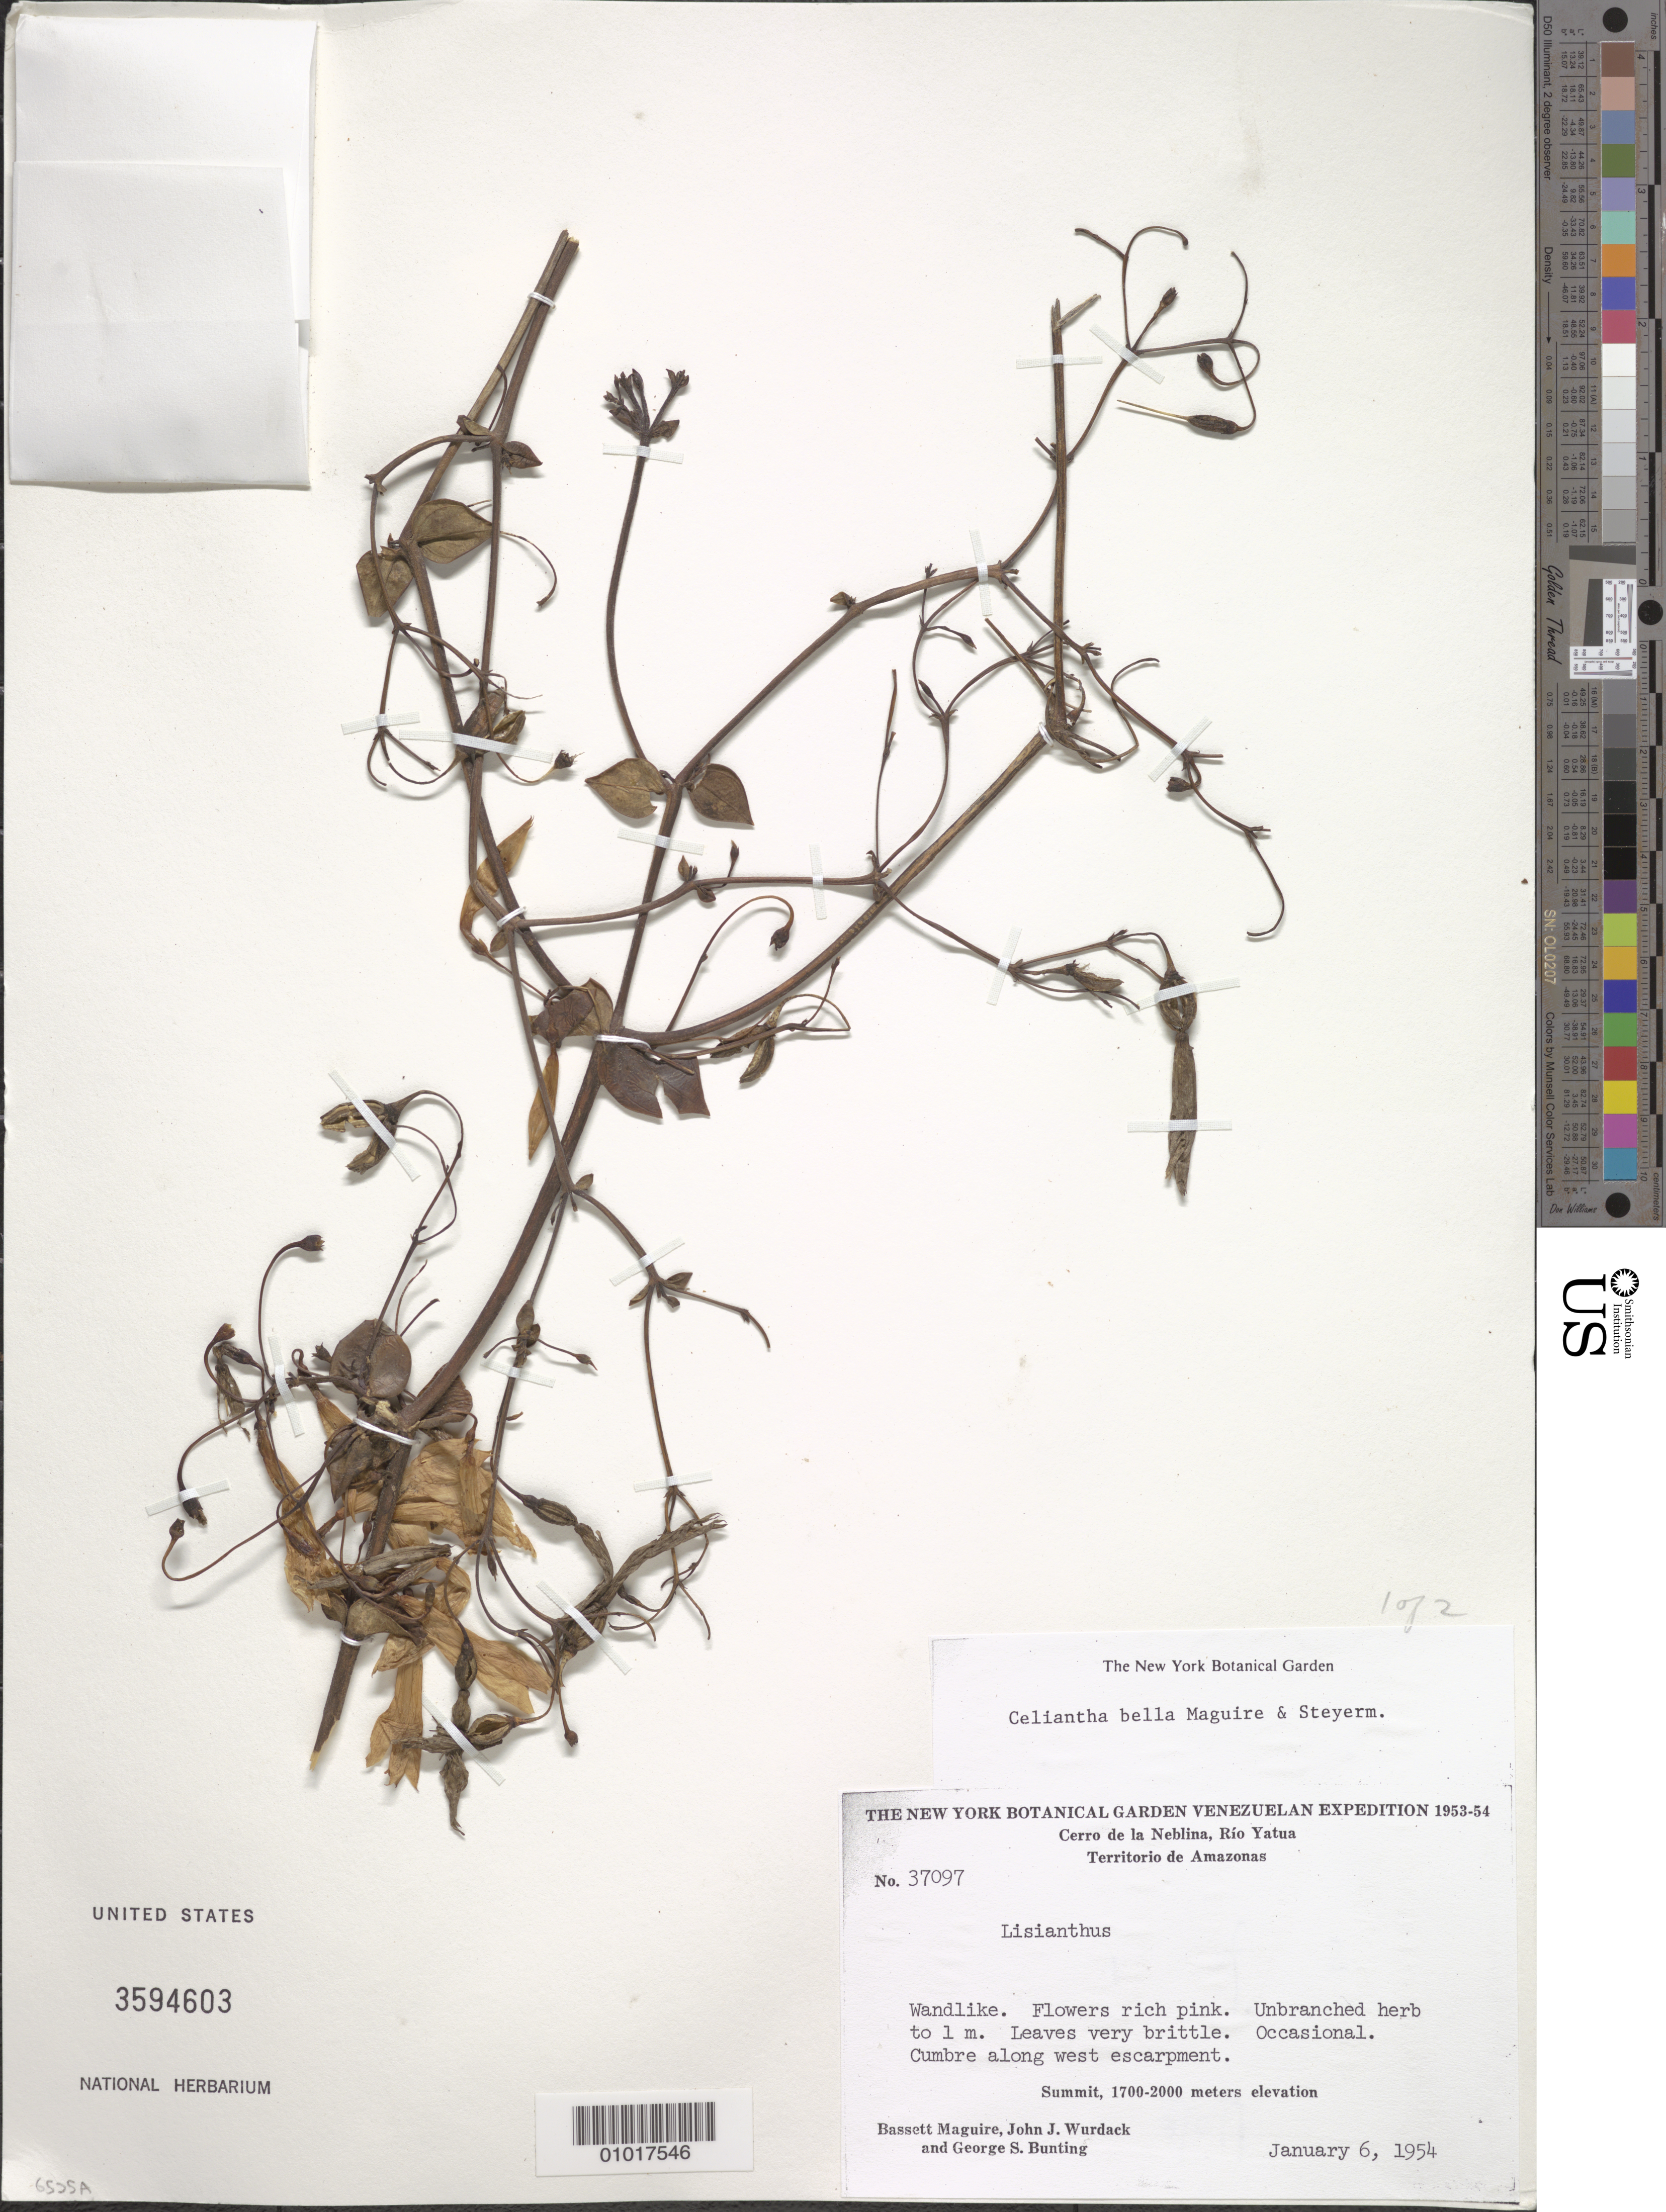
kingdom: Plantae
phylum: Tracheophyta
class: Magnoliopsida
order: Gentianales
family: Gentianaceae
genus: Celiantha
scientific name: Celiantha bella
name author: Maguire & Steyerm.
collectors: B. Maguire, J. J. Wurdack & G. S. Bunting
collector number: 37097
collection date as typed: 6-Jan-54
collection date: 1954-01-06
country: Venezuela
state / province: Amazonas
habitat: Cumbre along west escarpment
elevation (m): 1700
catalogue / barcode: US 3594603